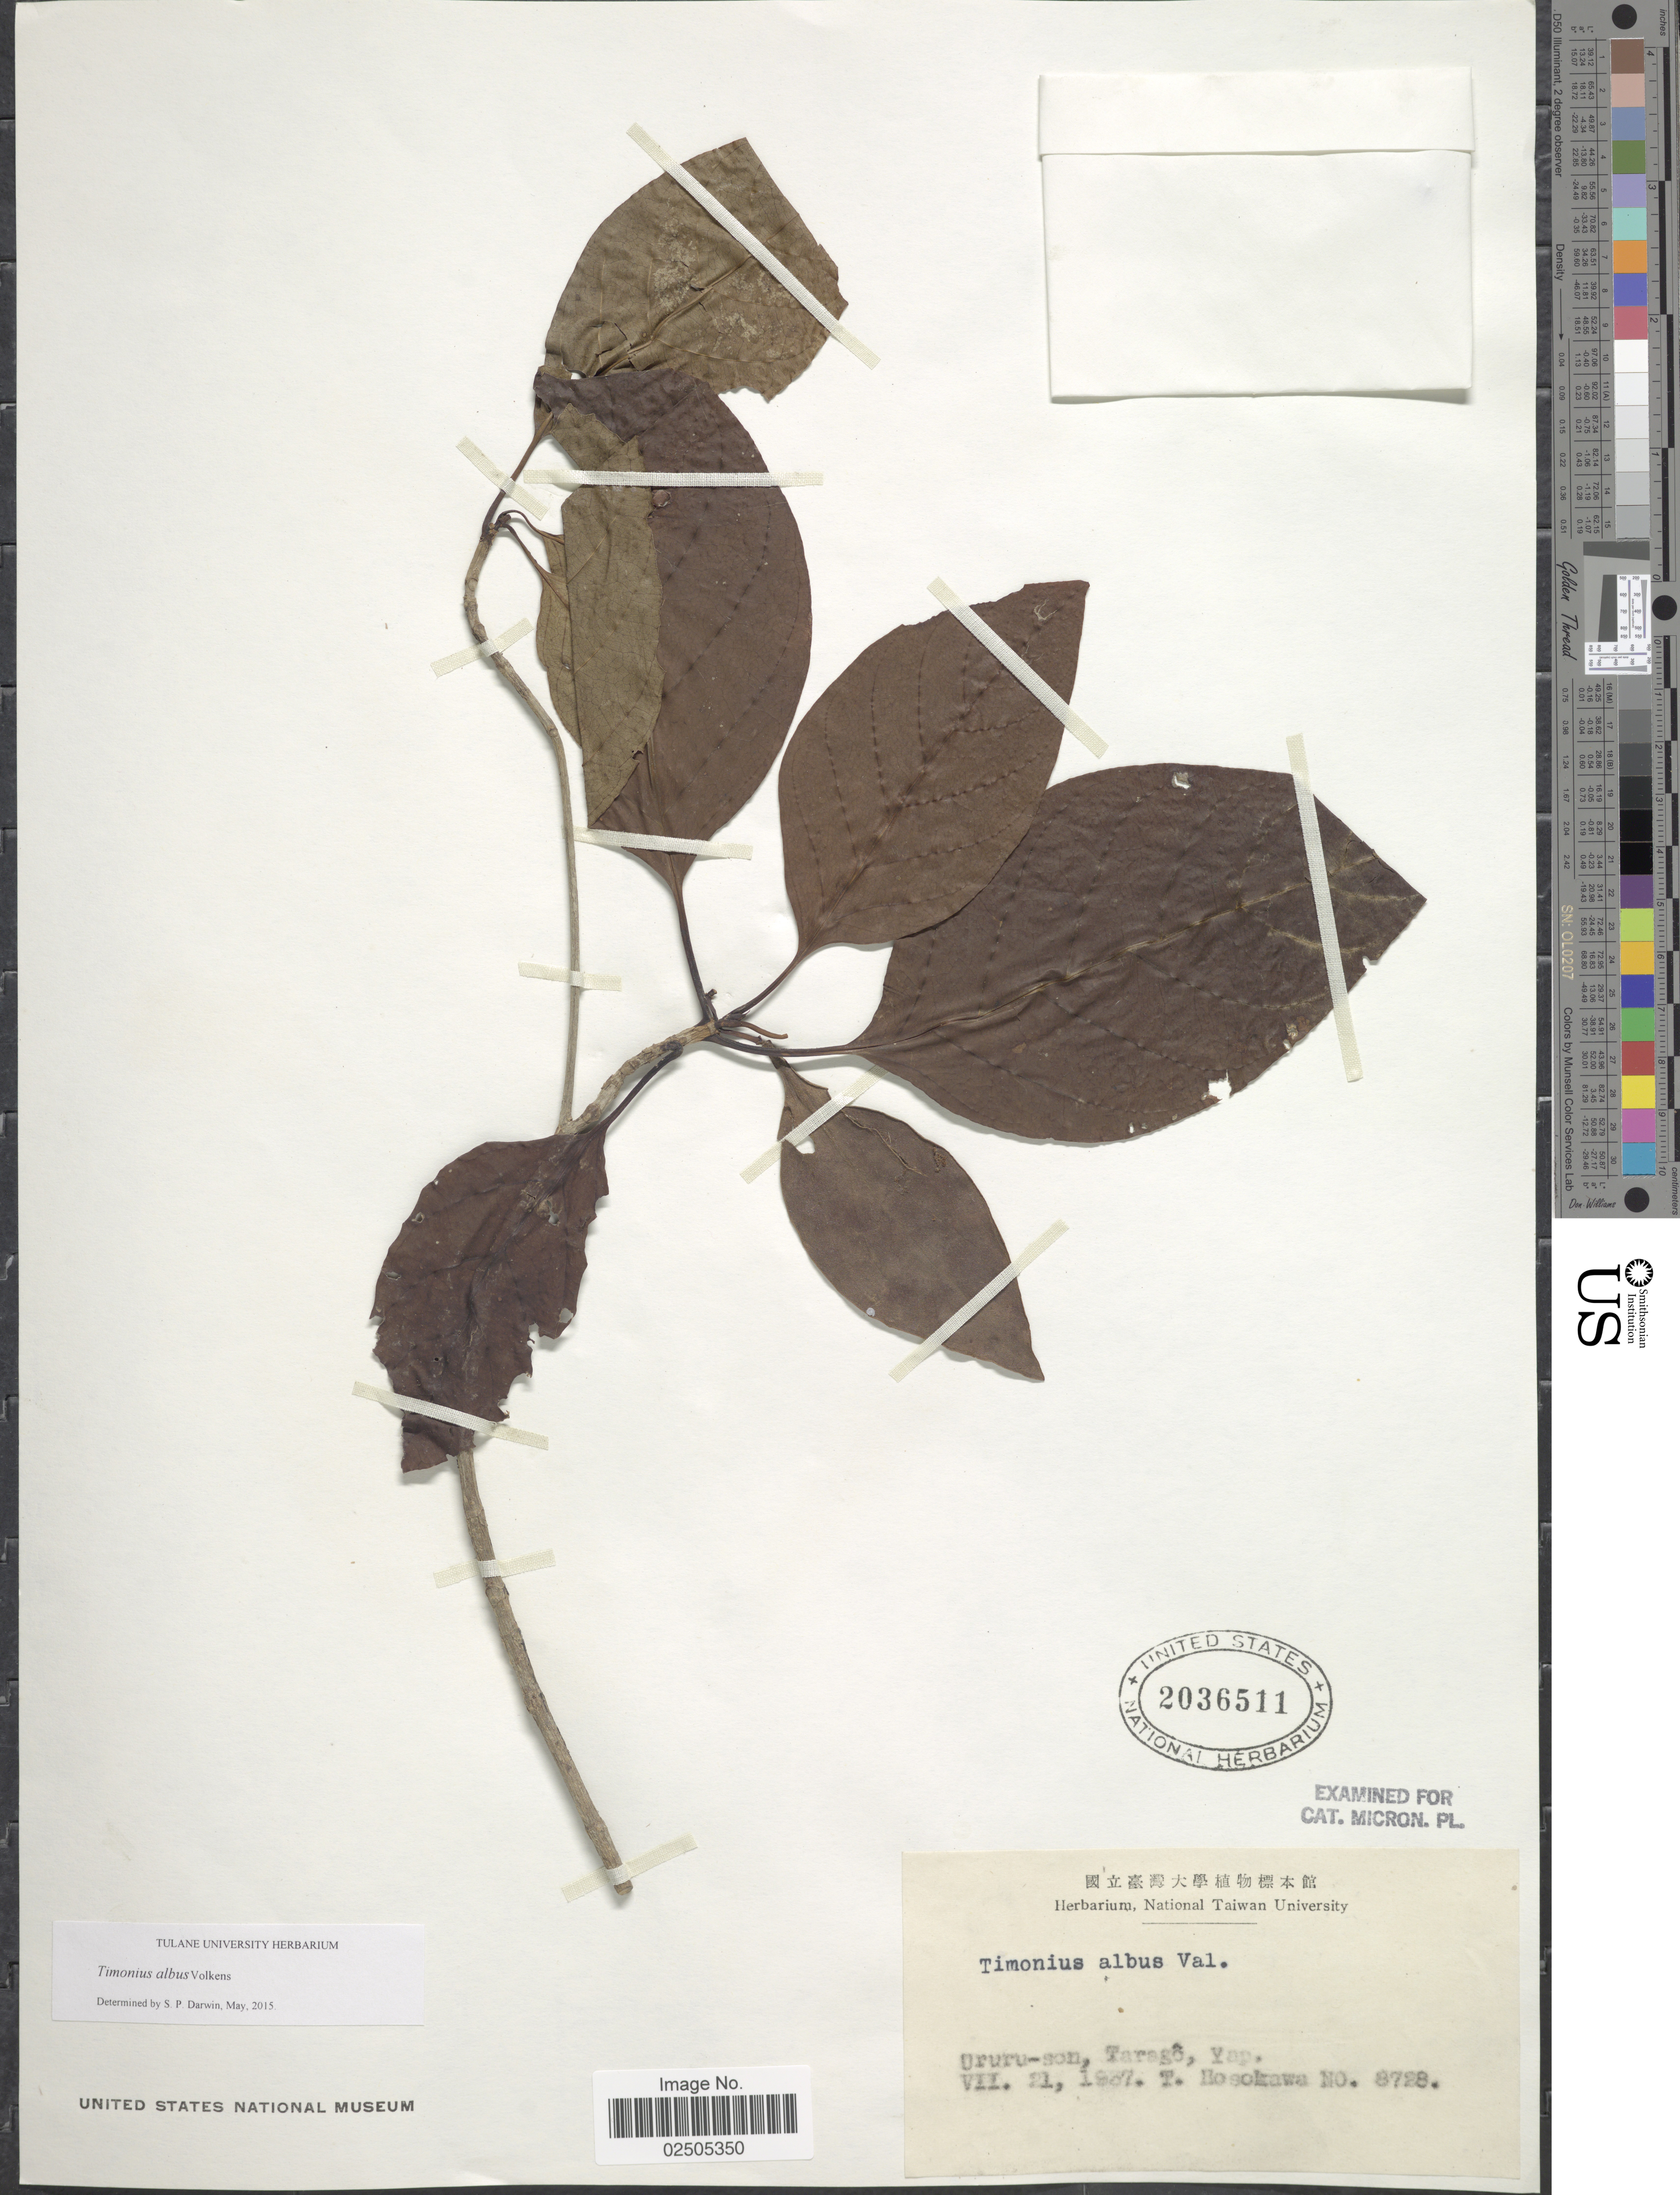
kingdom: Plantae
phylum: Tracheophyta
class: Magnoliopsida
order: Gentianales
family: Rubiaceae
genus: Timonius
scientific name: Timonius albus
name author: Volkens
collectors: T. Hosokawa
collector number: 8728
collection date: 1937-07-21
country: Micronesia, Federated States of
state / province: Yap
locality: Ururu-son, Tarago, Yap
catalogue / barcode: US 2036511